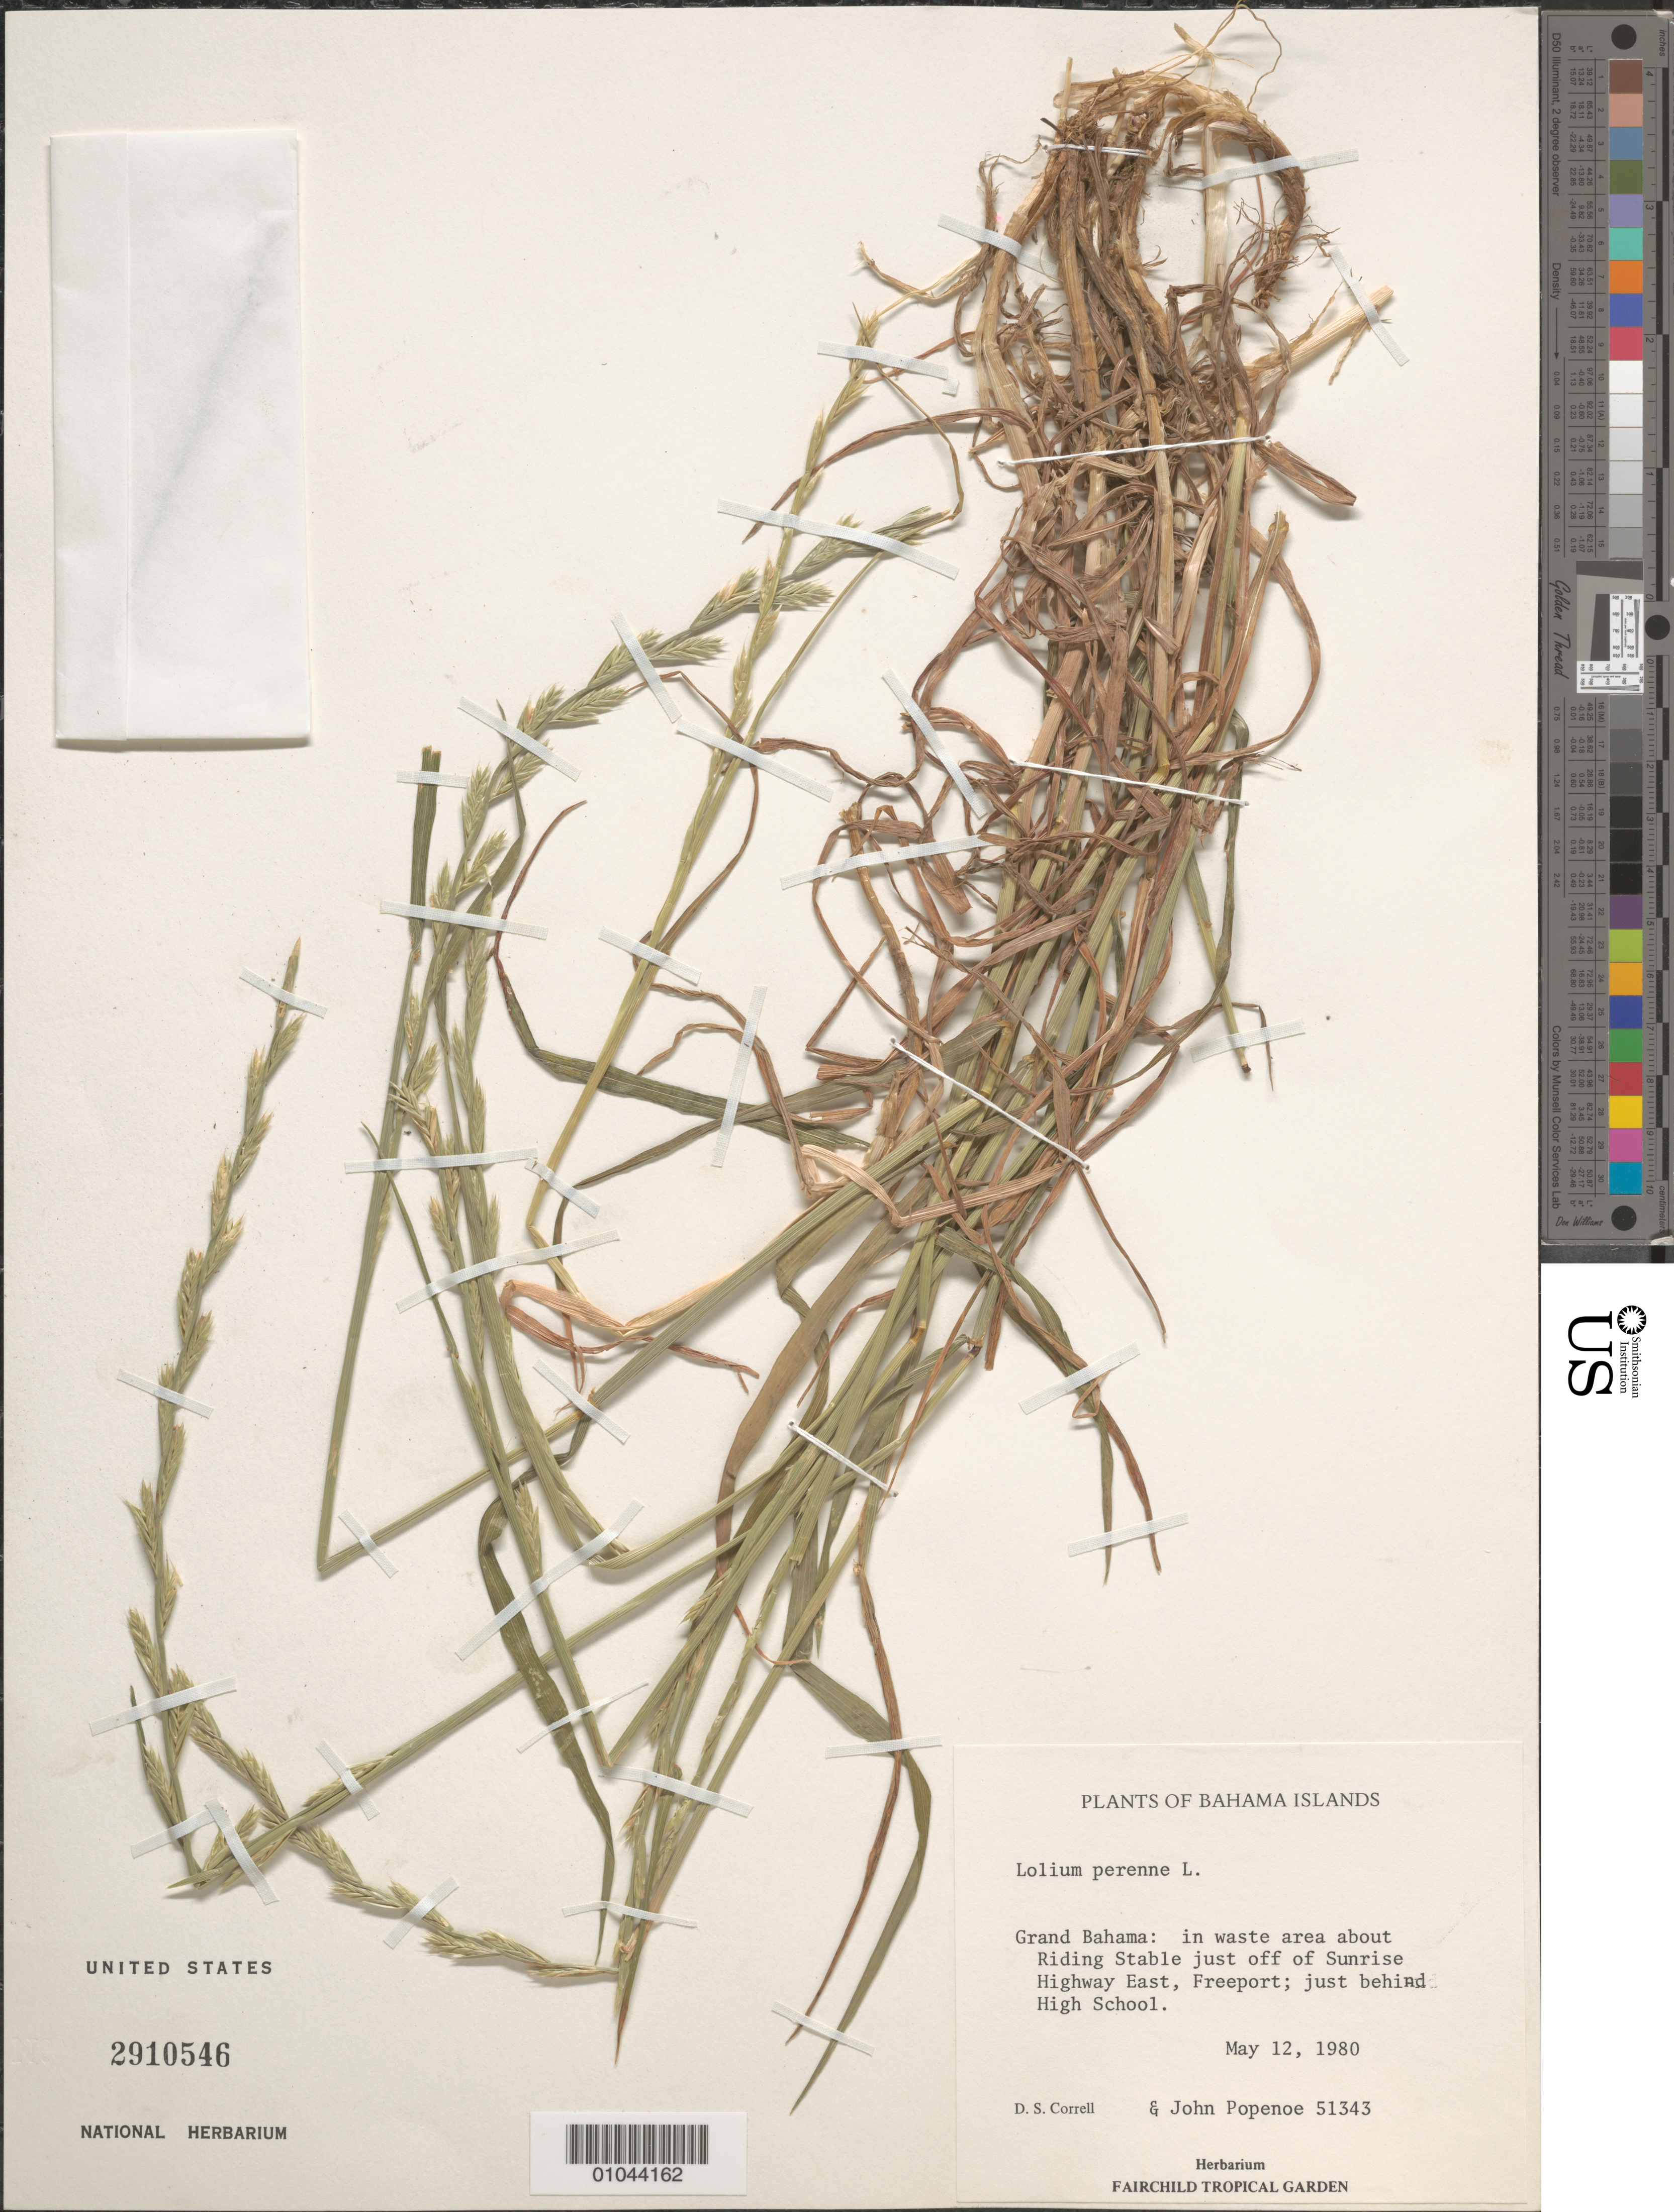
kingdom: Plantae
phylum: Tracheophyta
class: Liliopsida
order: Poales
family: Poaceae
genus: Lolium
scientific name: Lolium perenne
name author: L.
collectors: D. S. Correll & J. Popenoe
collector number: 51343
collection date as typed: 12 May 1980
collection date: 1980-05-12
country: Bahamas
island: Grand Bahama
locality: Sunrise Highway east, Freeport; just behind High School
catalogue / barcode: US 2910546